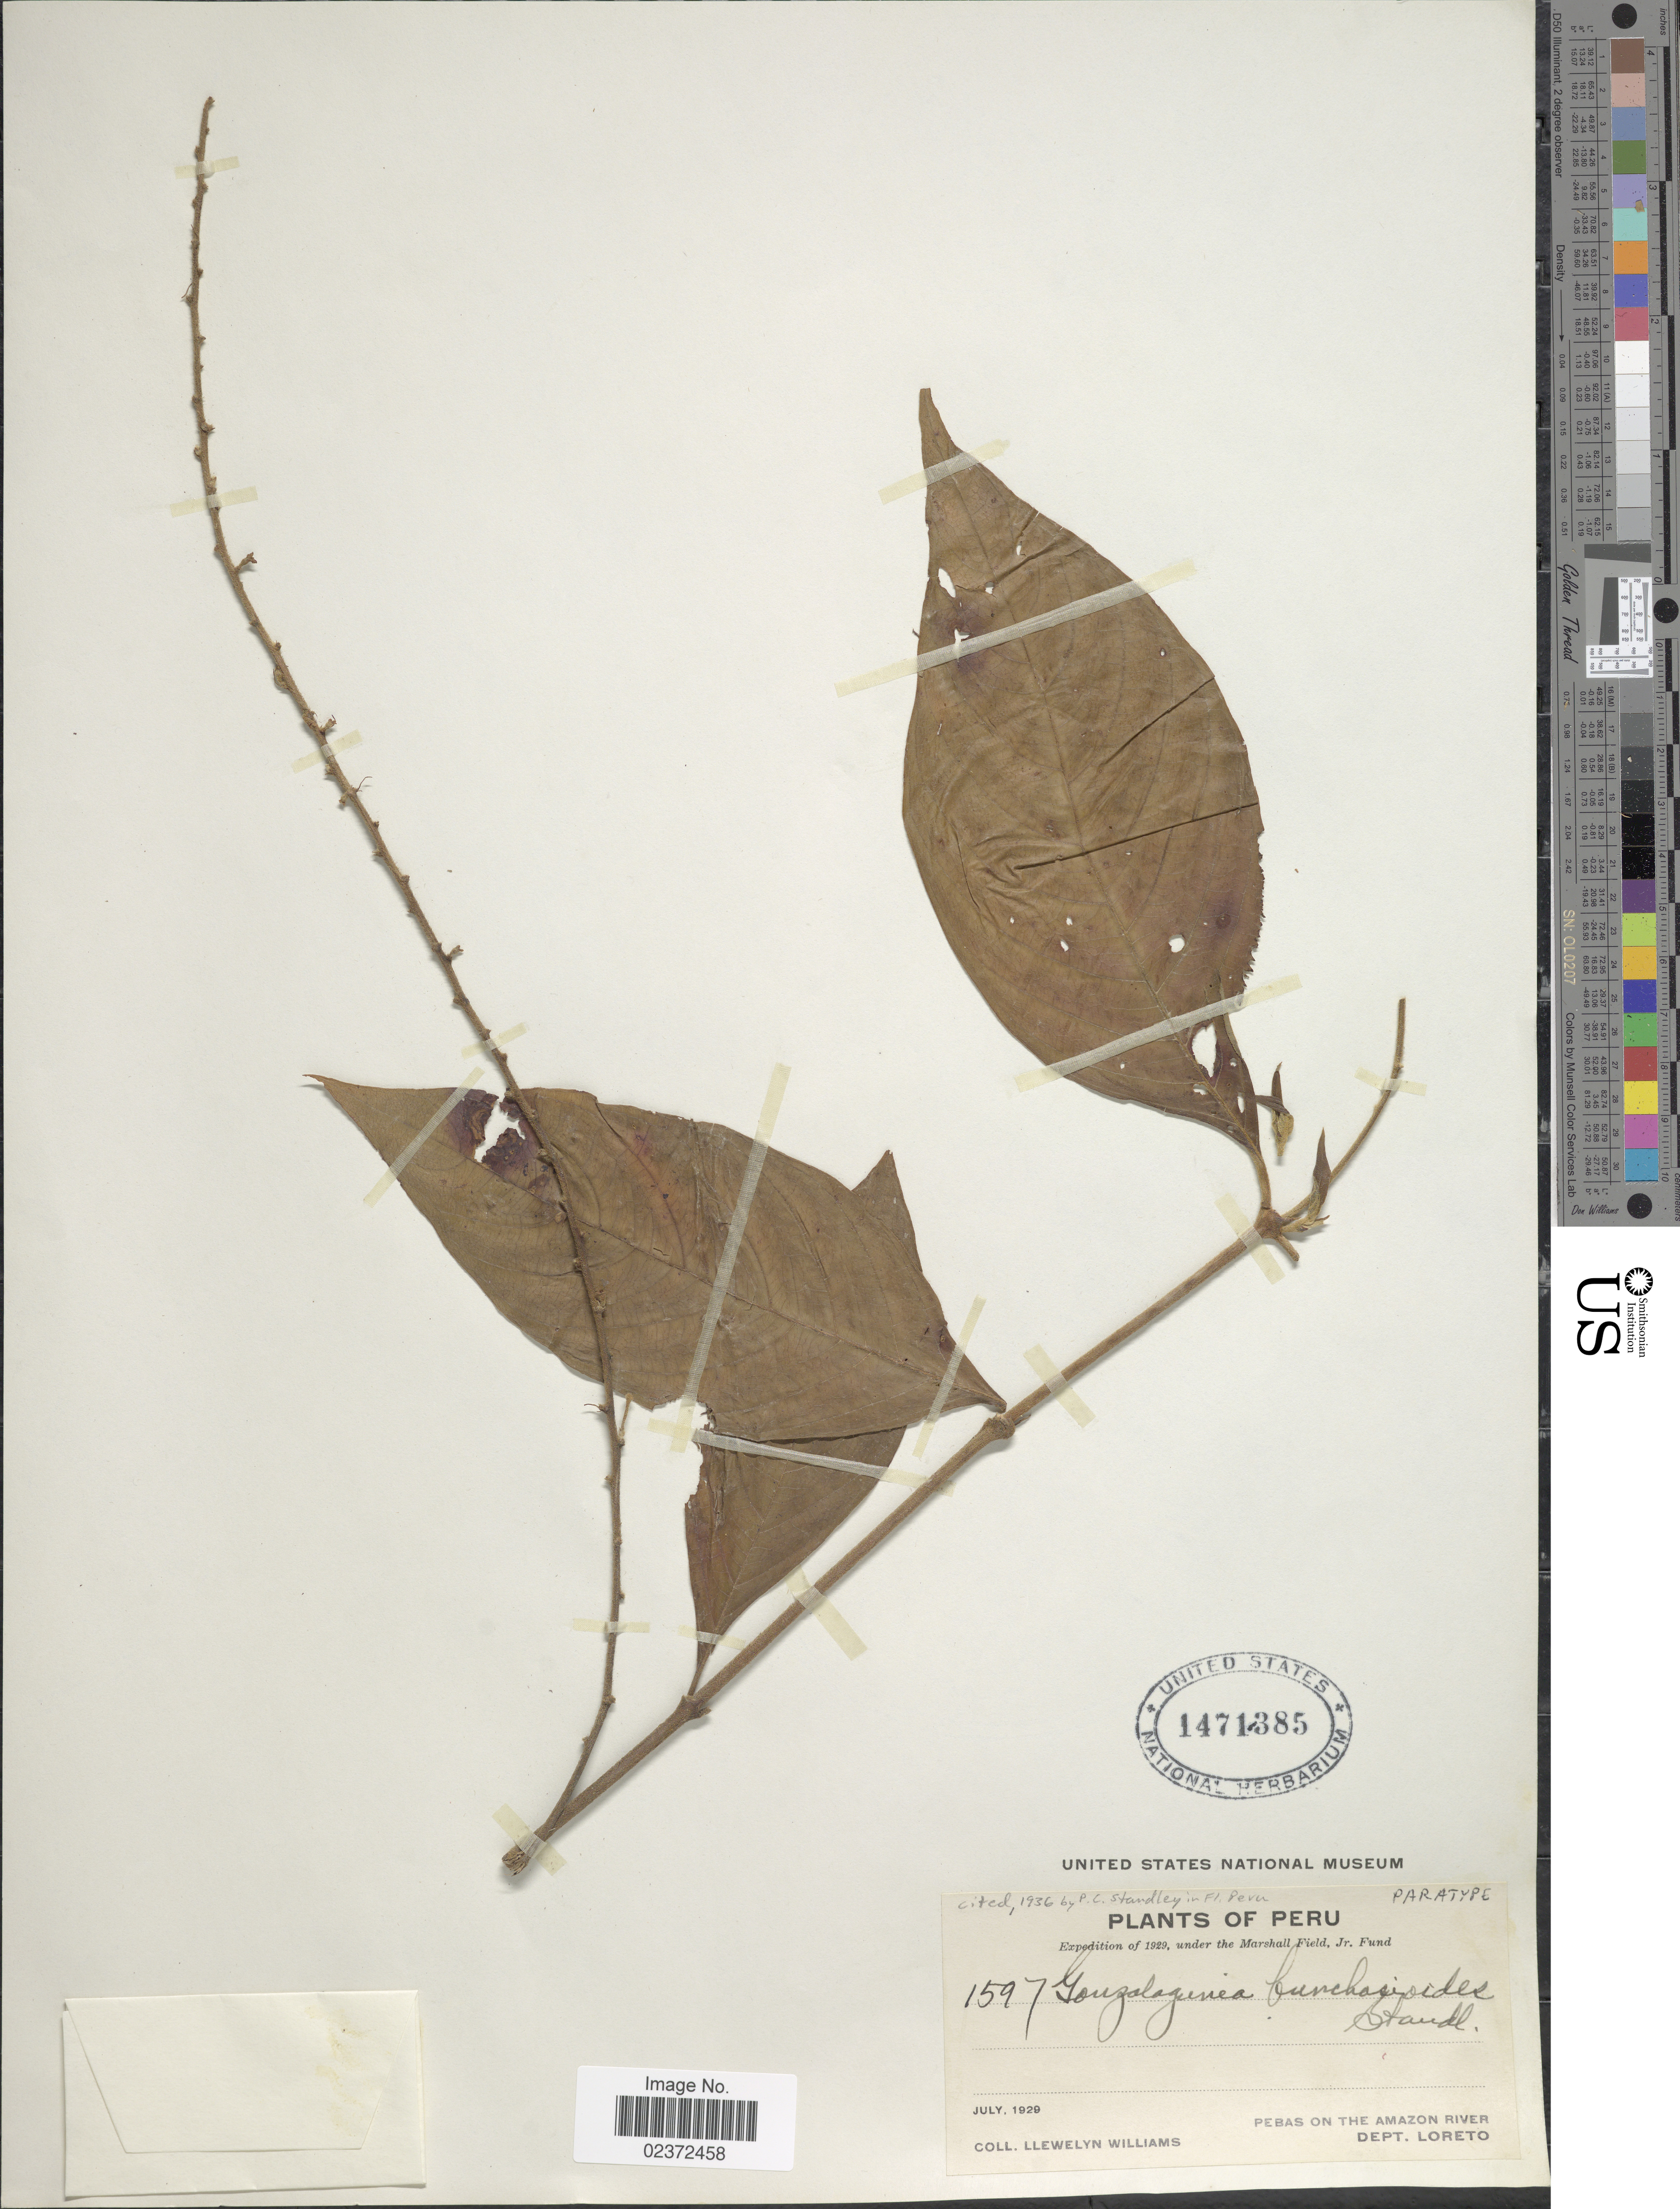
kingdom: Plantae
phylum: Tracheophyta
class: Magnoliopsida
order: Gentianales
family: Rubiaceae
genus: Gonzalagunia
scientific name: Gonzalagunia bunchosioides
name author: Standl.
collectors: Ll. Williams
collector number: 1597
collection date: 1929-07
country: Peru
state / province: Loreto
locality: Pebas on the Amazon River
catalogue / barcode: US 1471385